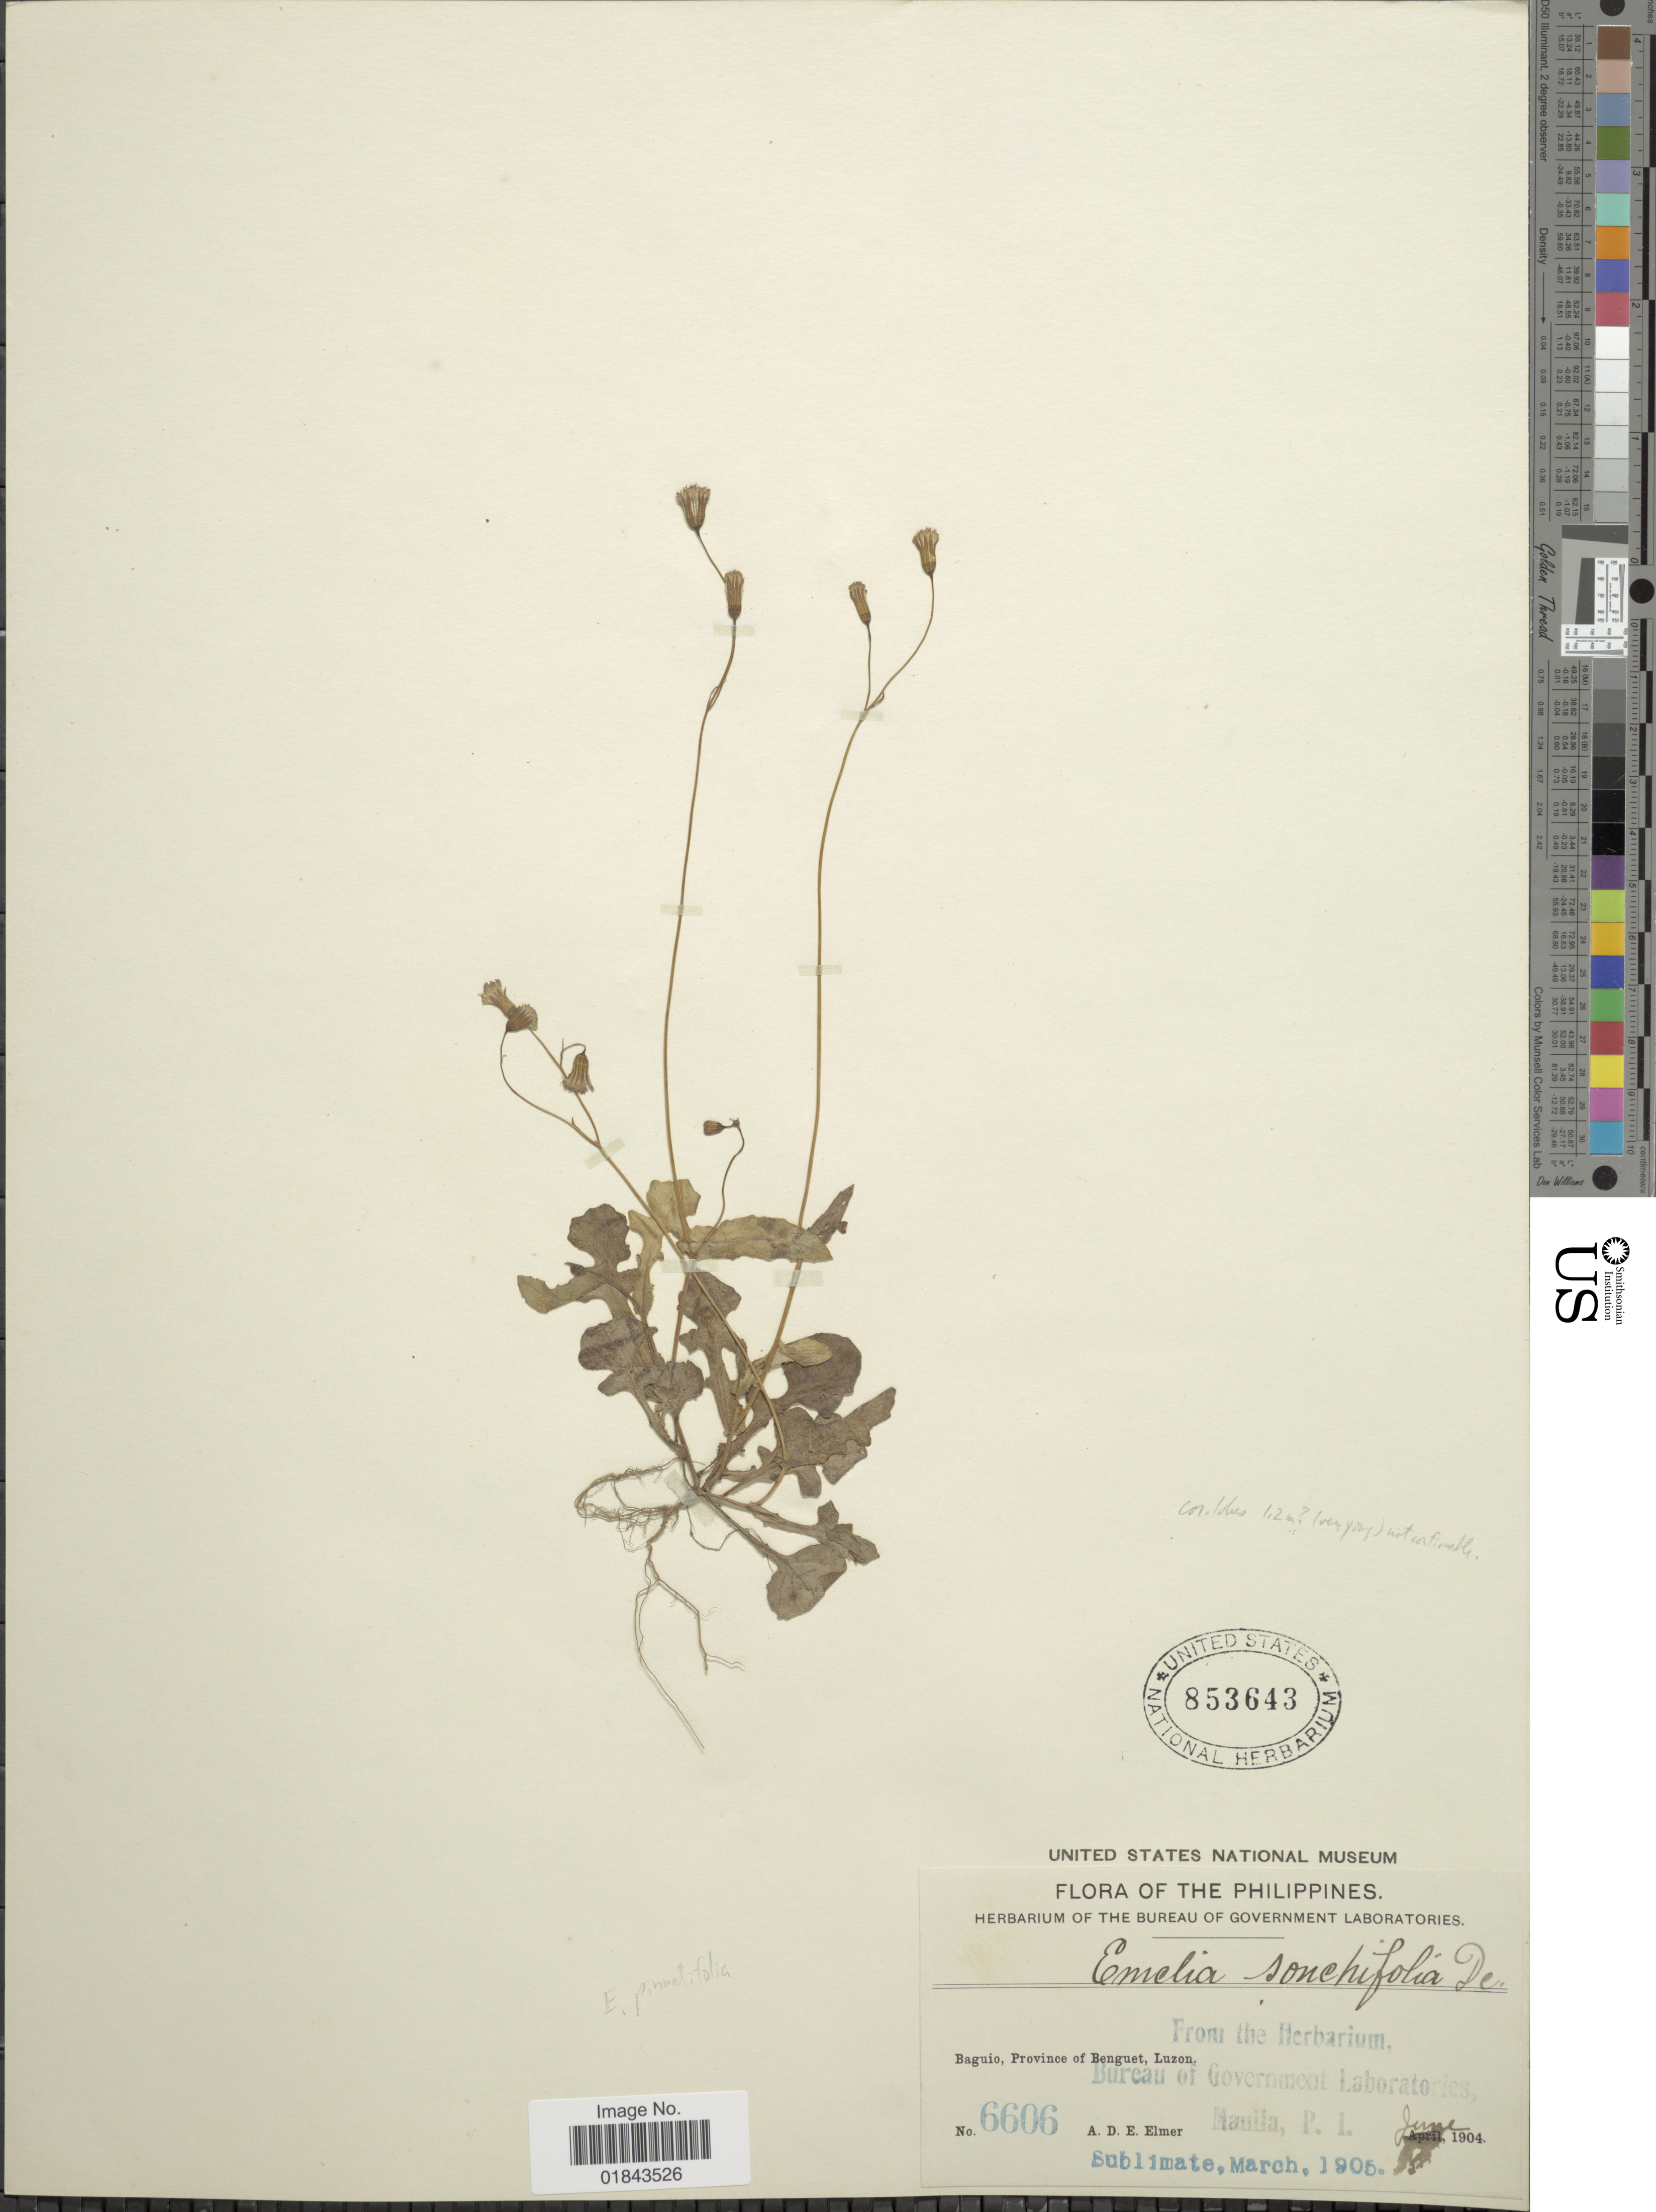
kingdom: Plantae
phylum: Tracheophyta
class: Magnoliopsida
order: Asterales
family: Asteraceae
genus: Emilia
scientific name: Emilia pinnatifida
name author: Merr.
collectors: A. D. E. Elmer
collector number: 6606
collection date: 1904-06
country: Philippines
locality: Baguio, Prov. Of Benguet, Luzon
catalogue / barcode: US 853643